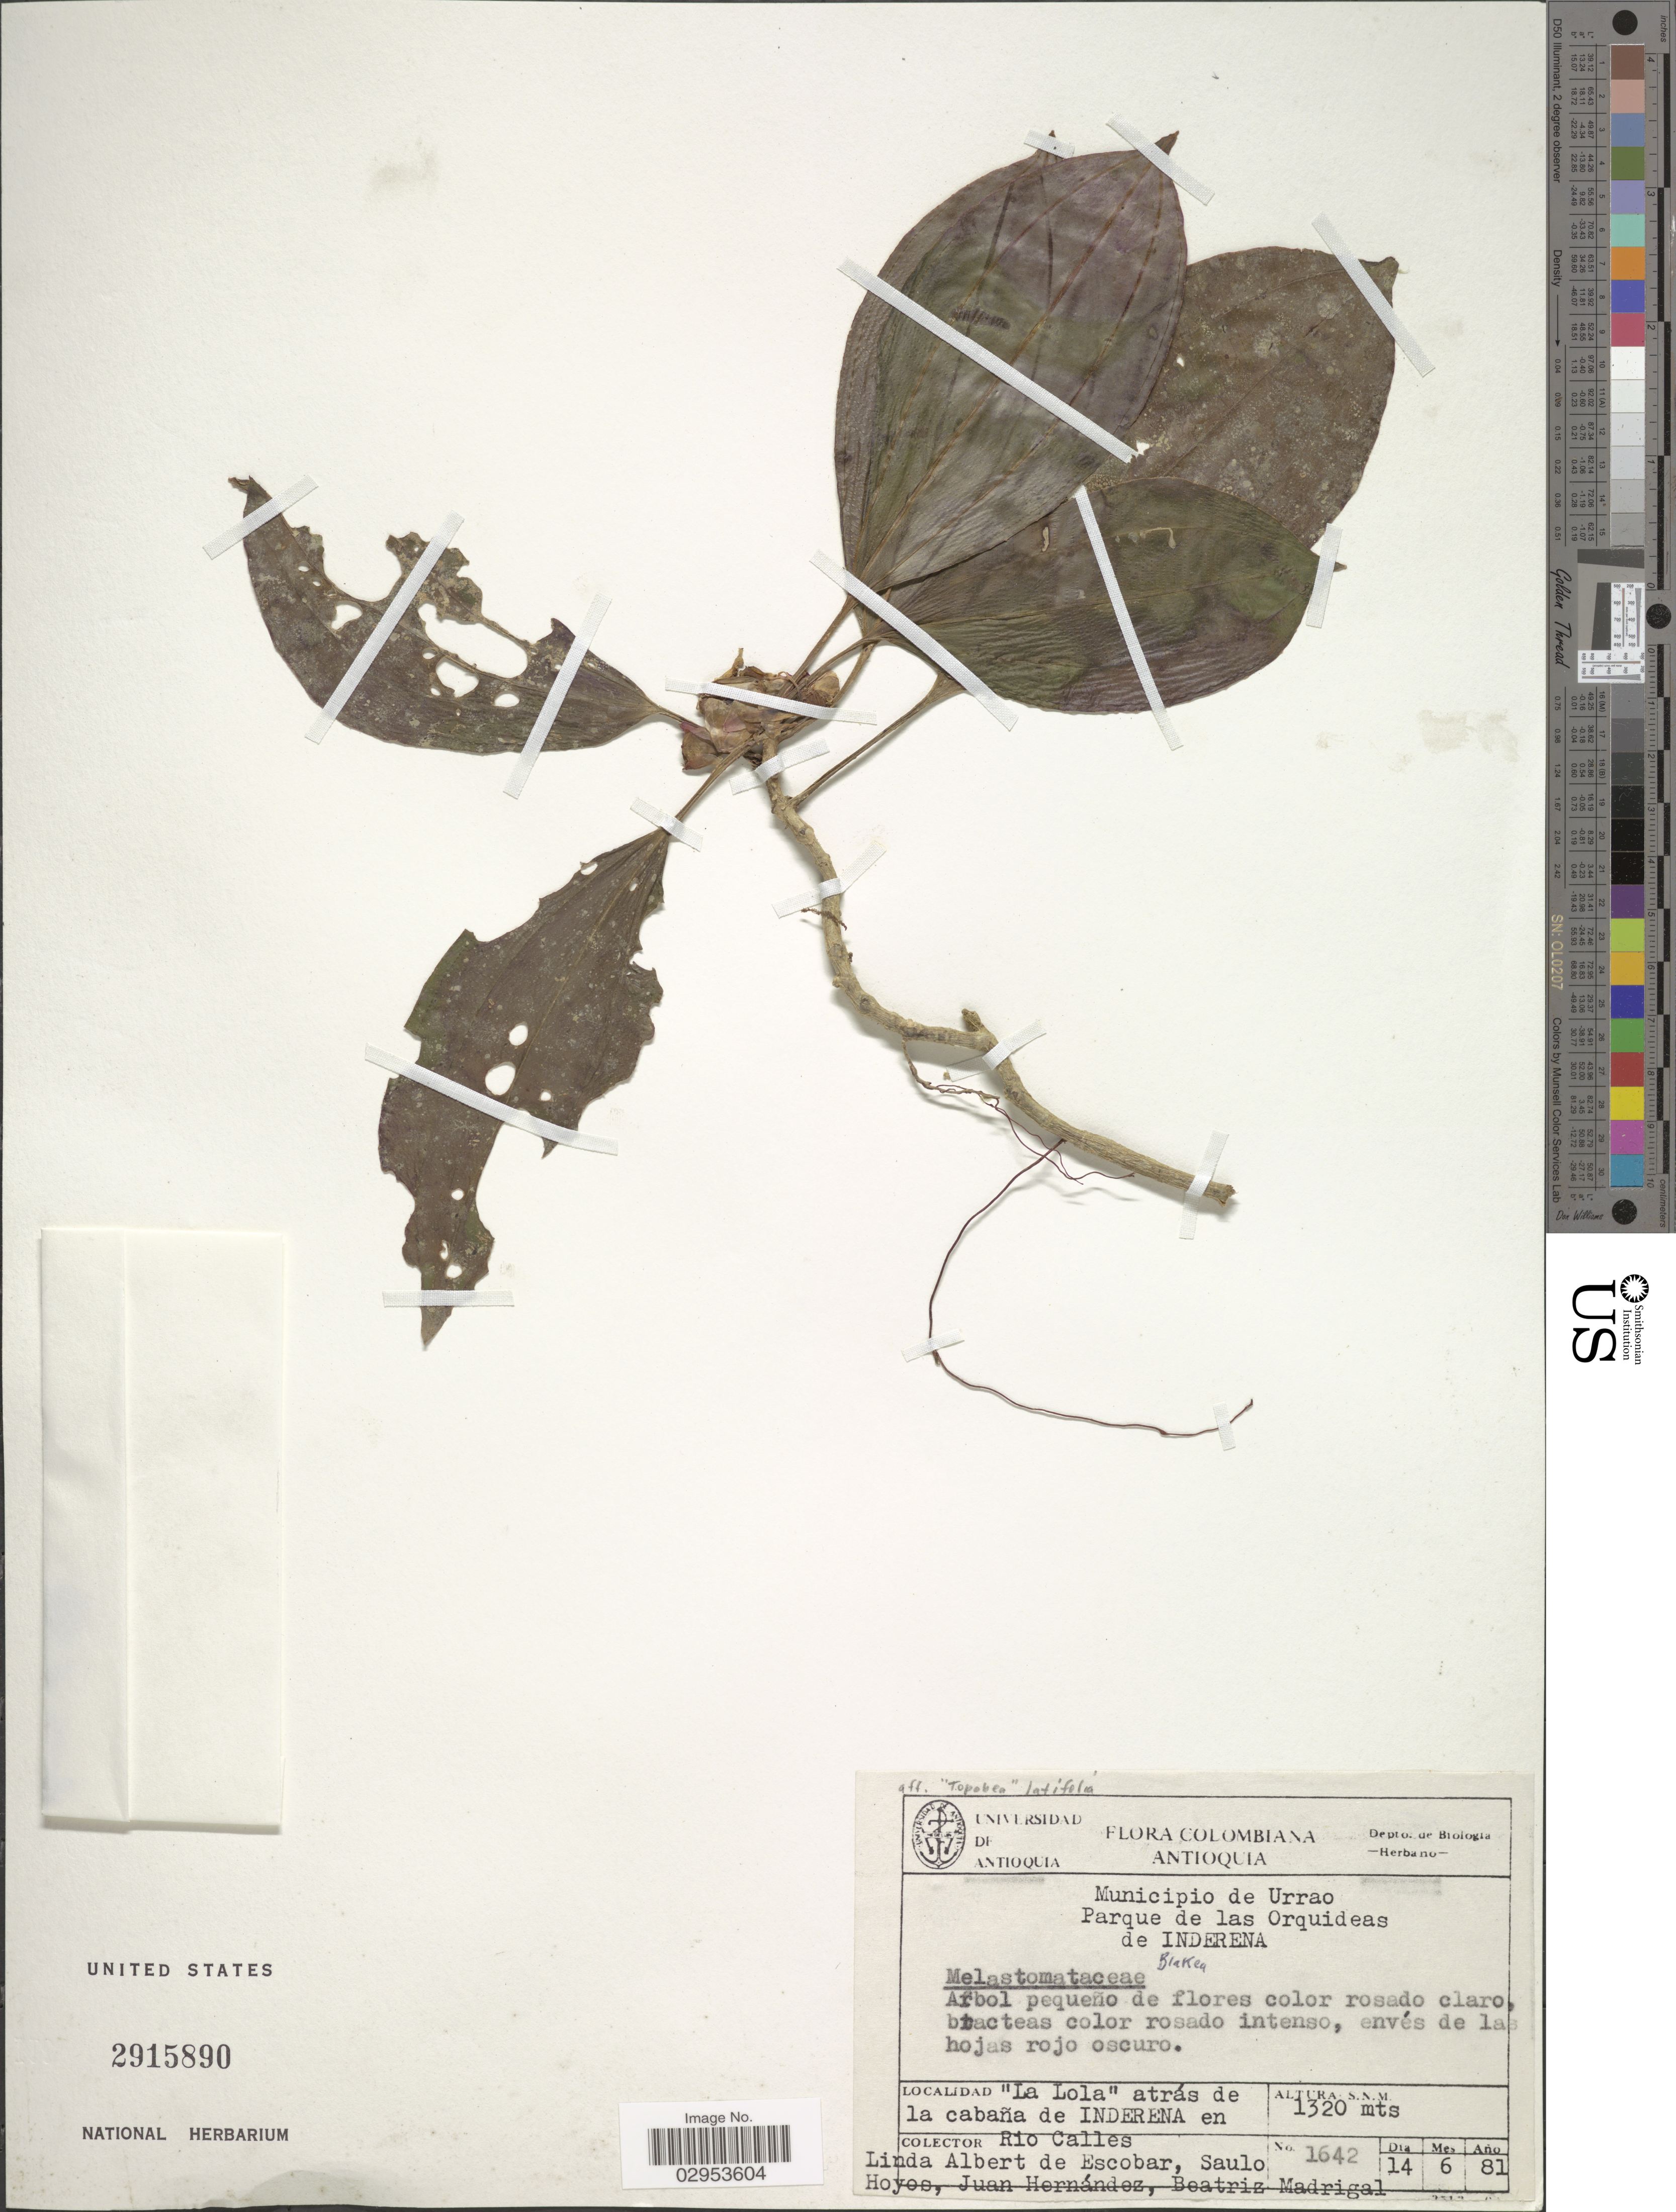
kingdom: Plantae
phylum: Tracheophyta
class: Magnoliopsida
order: Myrtales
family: Melastomataceae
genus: Blakea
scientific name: Blakea sp.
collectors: L. K. de Escobar, S. E. Hoyos, J. J. Hernandez & B. E. Madrigal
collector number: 1642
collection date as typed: Transcribed d/m/y: 14/6/81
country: Colombia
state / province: Antioquia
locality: La Lola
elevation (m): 1320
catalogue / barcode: US 2915890